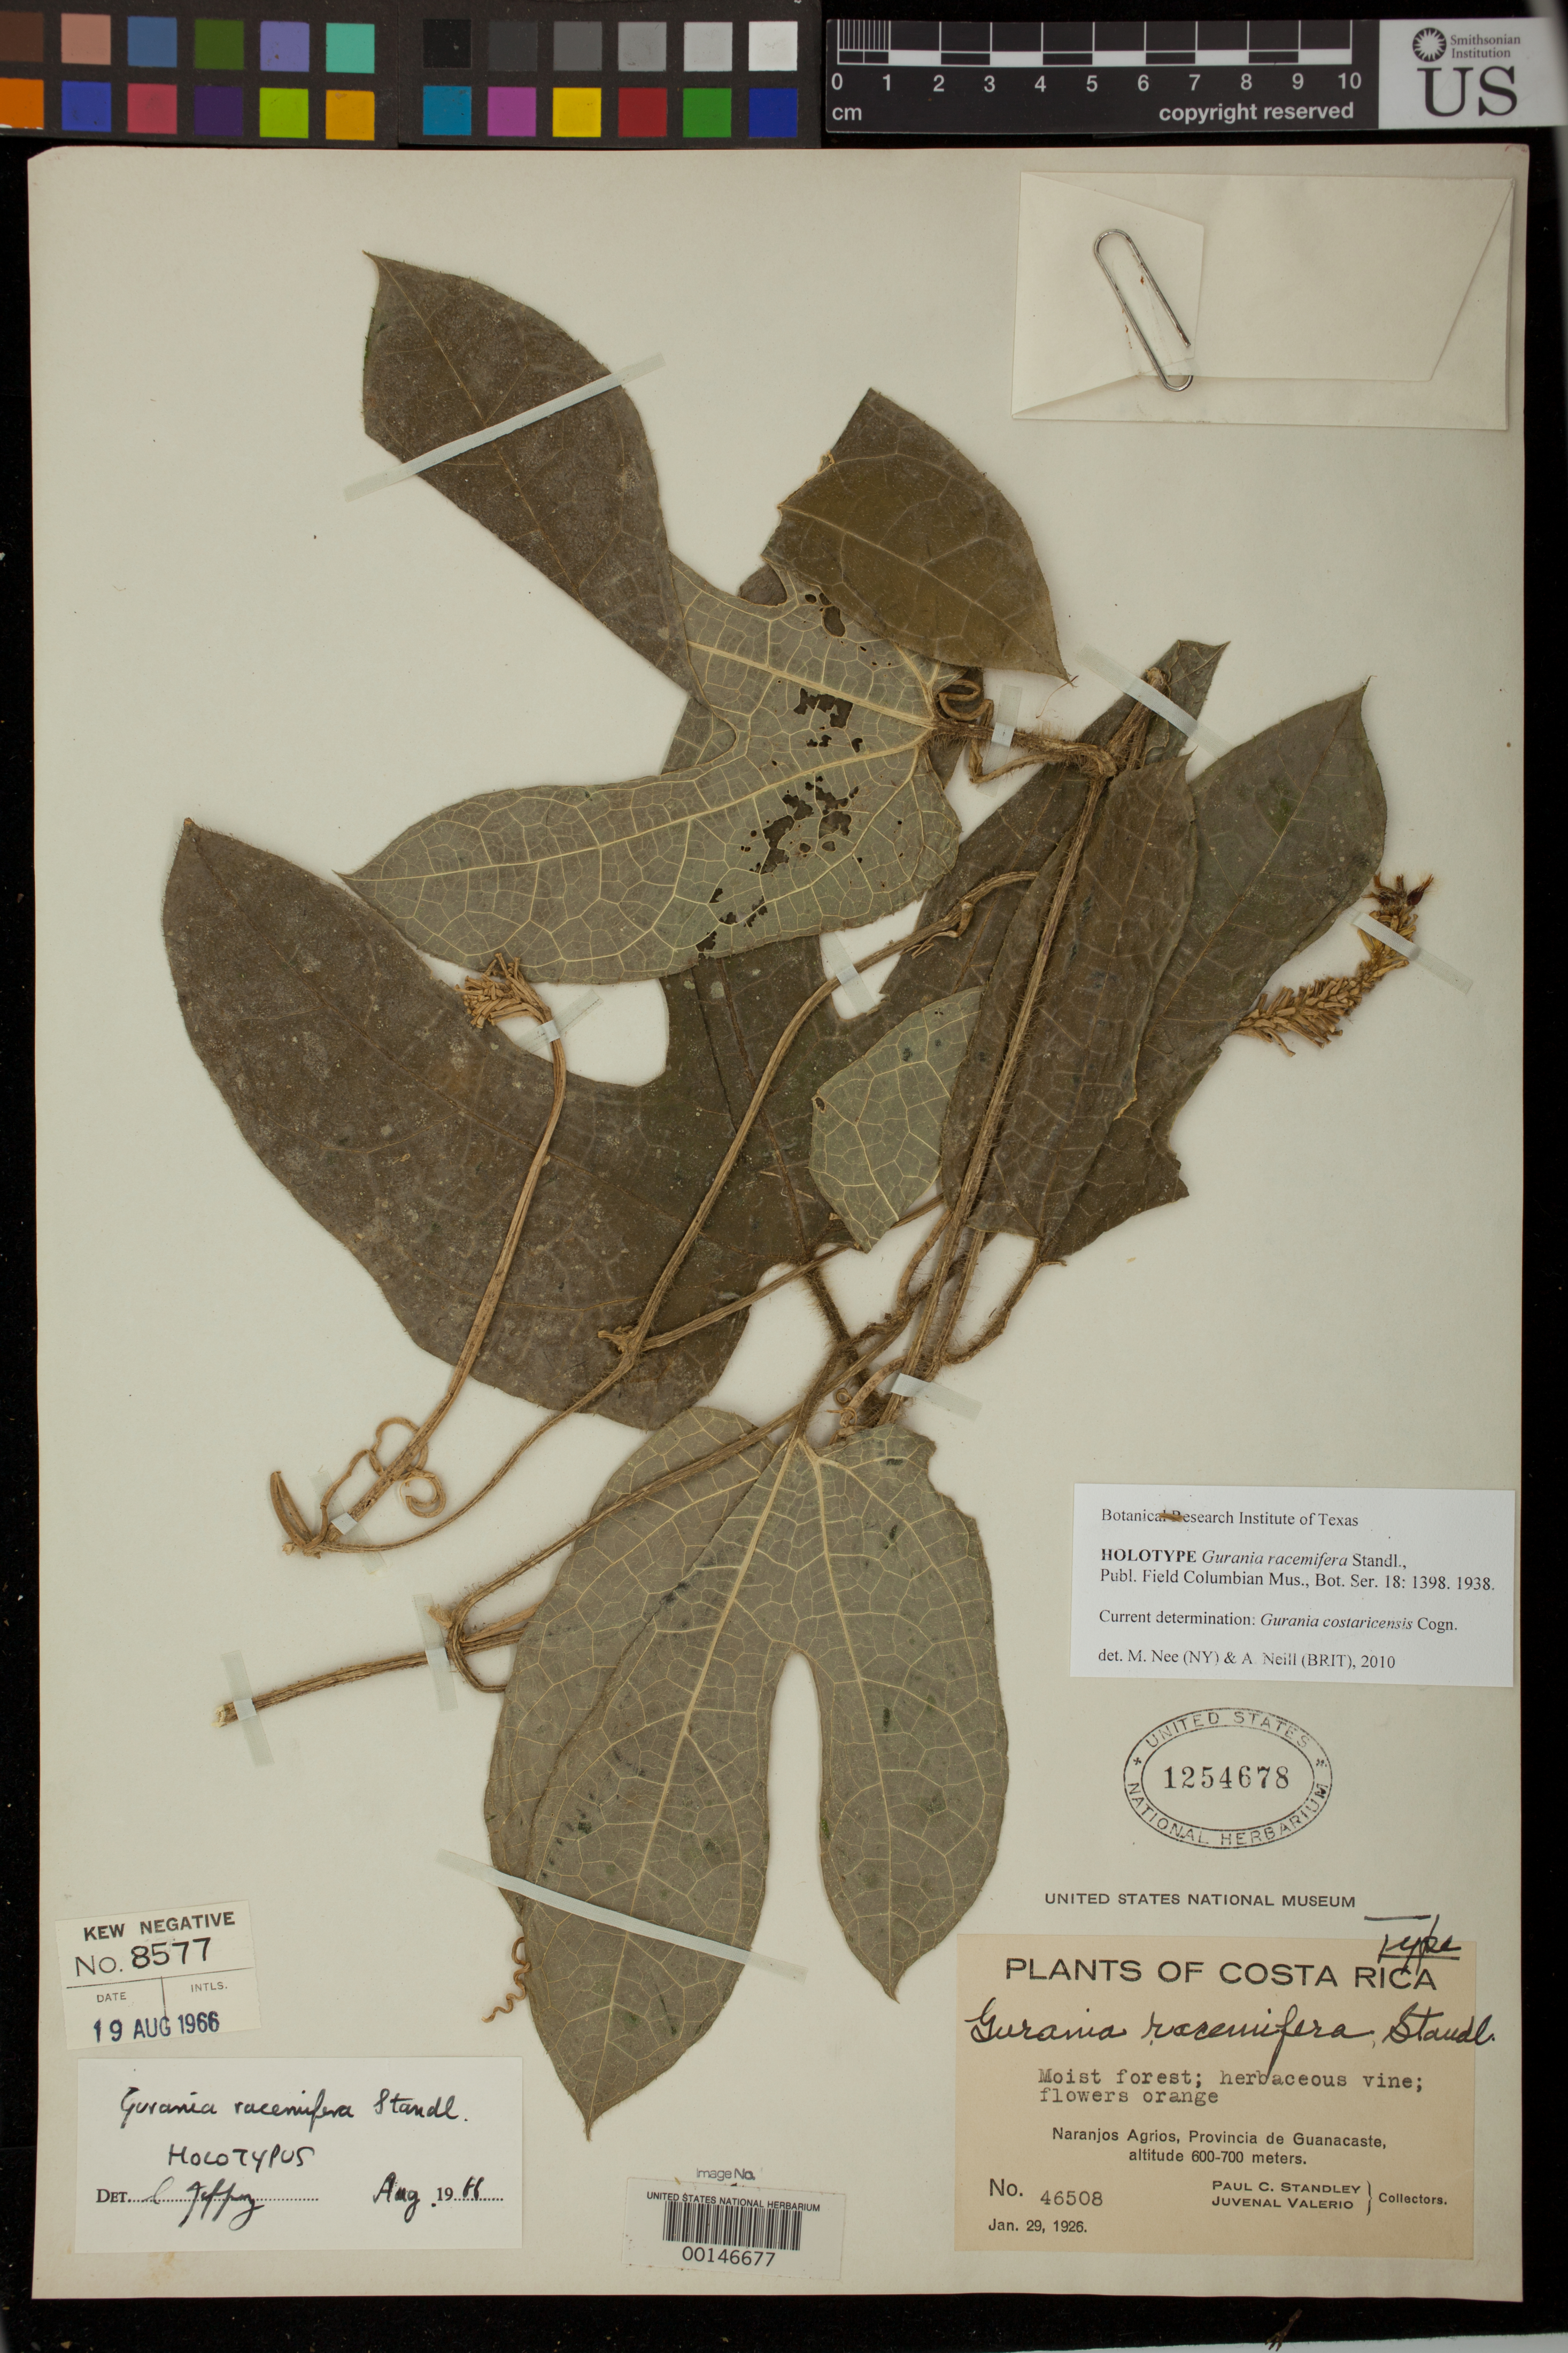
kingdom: Plantae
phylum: Tracheophyta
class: Magnoliopsida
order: Cucurbitales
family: Cucurbitaceae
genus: Gurania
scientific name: Gurania racemifera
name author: Standl.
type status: Holotype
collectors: P. C. Standley & J. Valerio R.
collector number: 46508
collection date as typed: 29 Jan 1926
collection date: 1926-01-29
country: Costa Rica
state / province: Guanacaste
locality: Naranjos Agrios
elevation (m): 600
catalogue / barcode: US 1254678